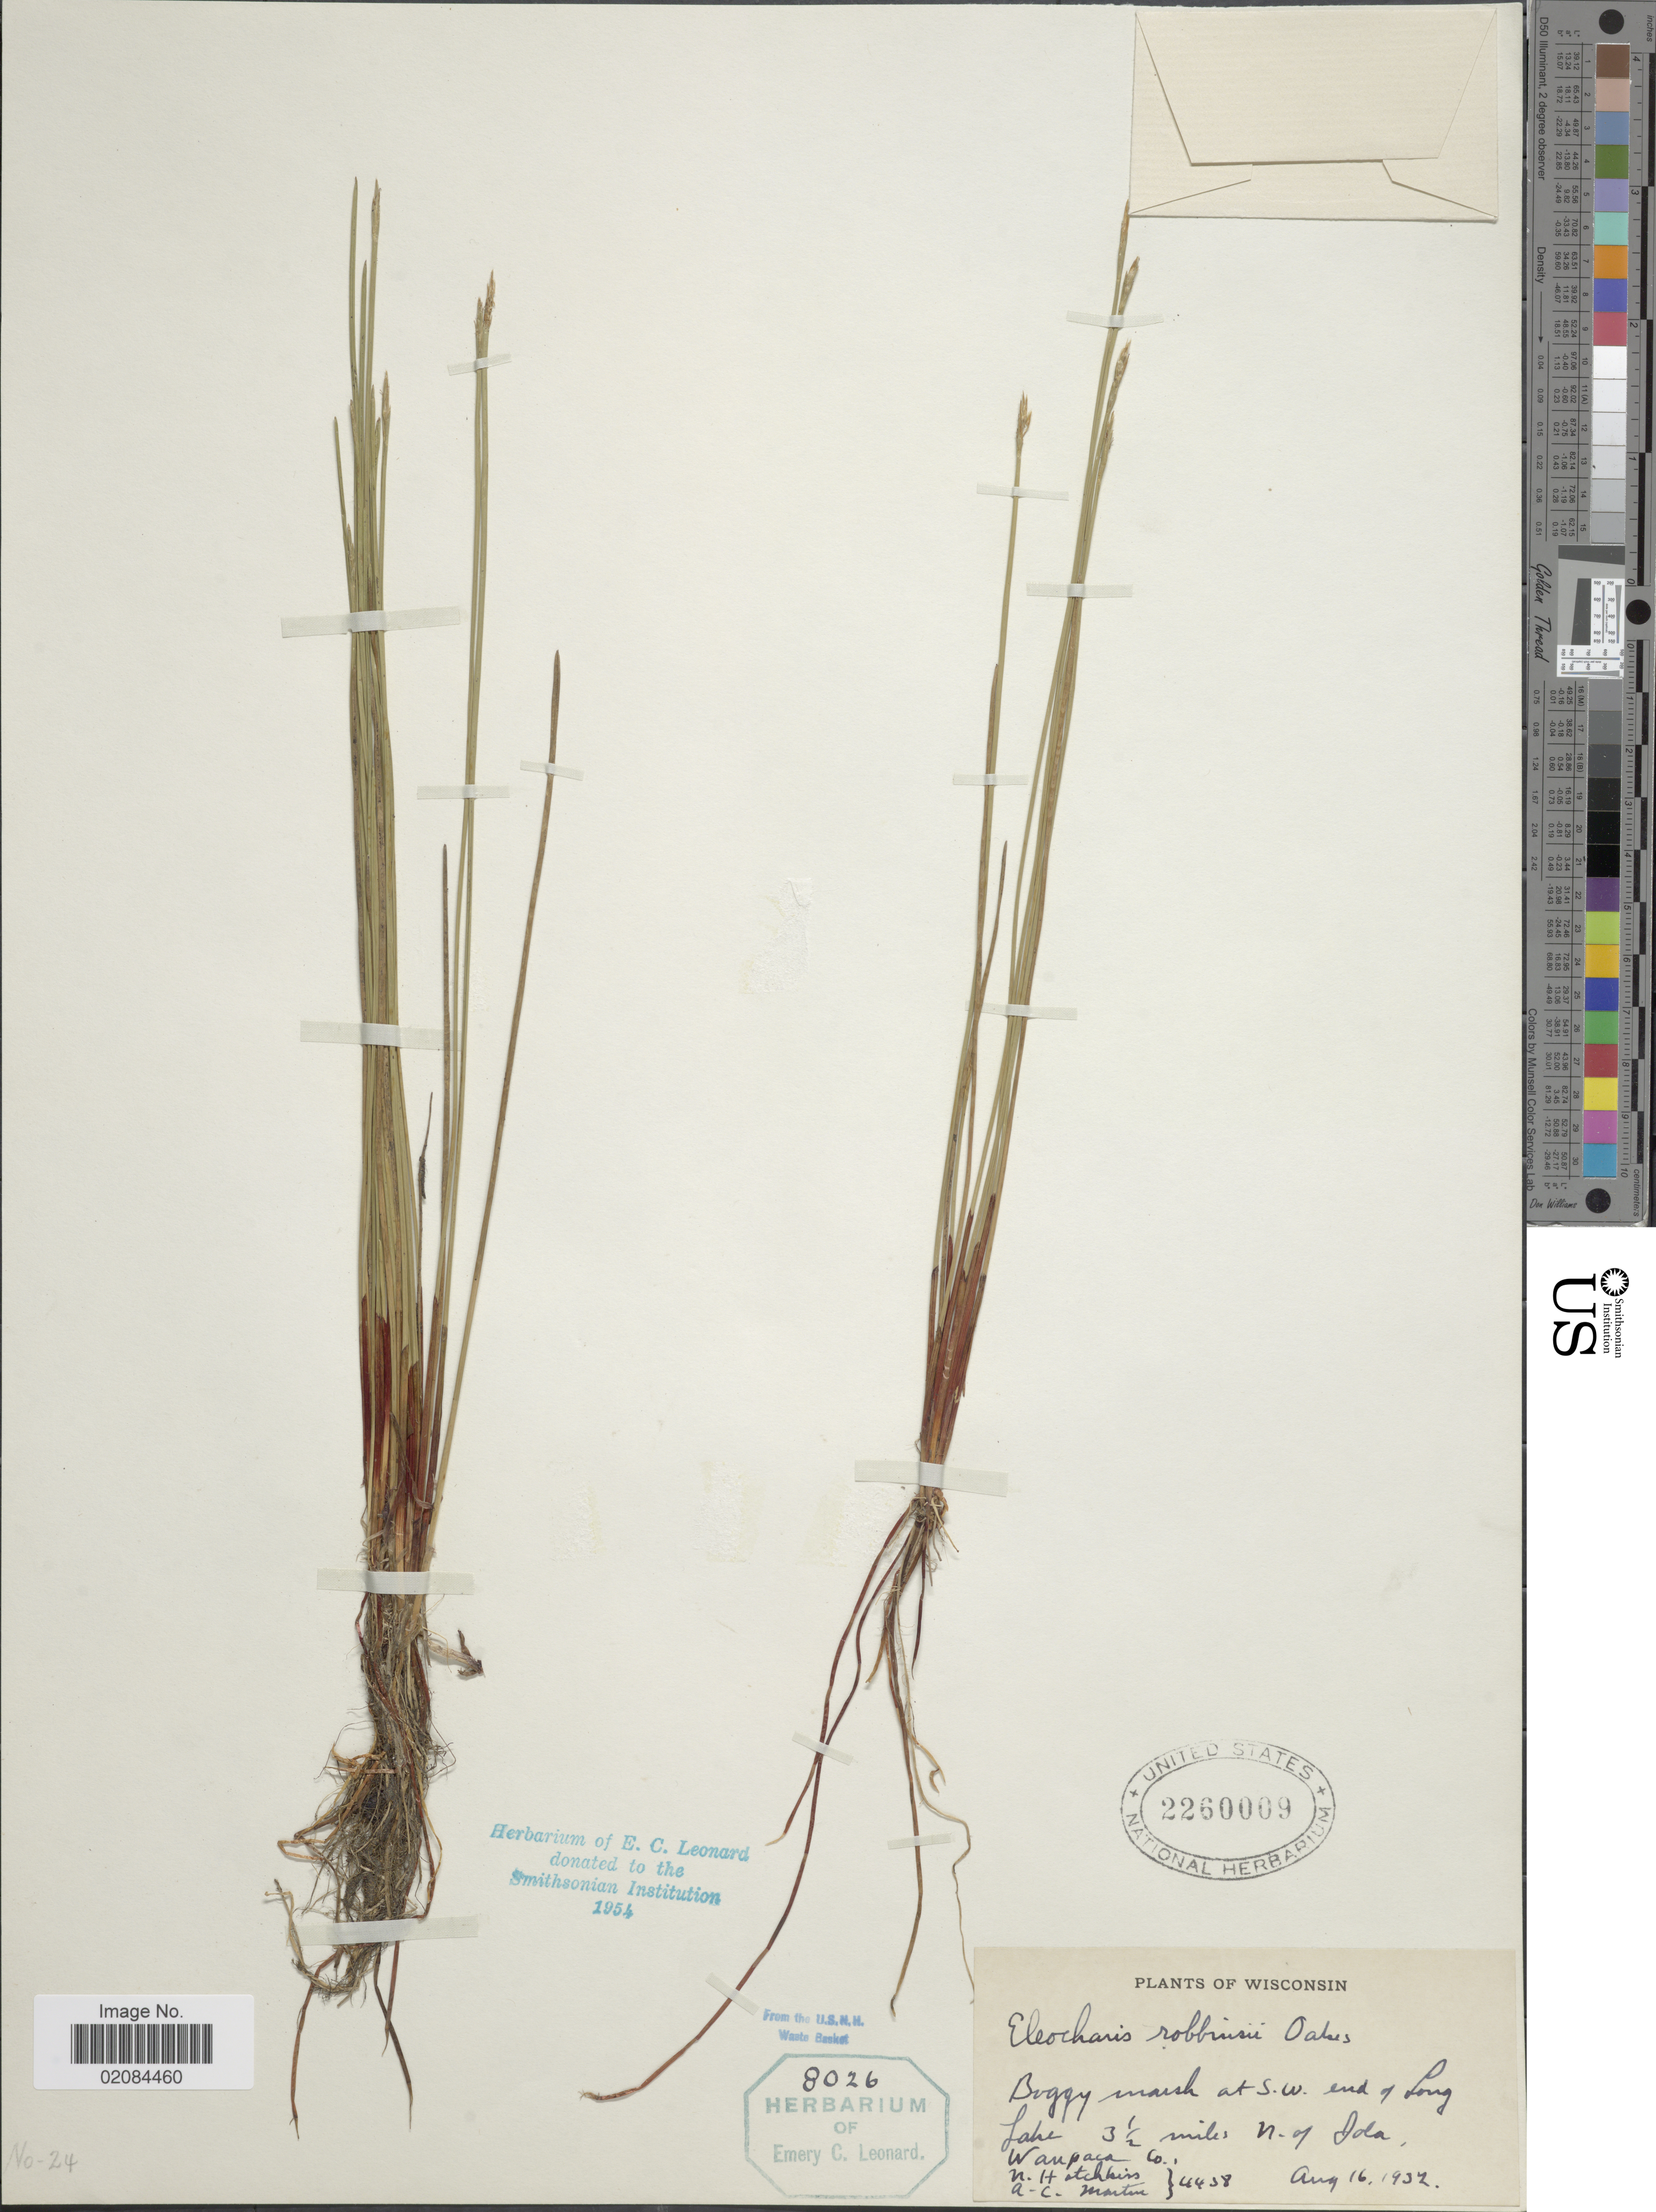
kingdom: Plantae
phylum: Tracheophyta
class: Liliopsida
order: Poales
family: Cyperaceae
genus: Eleocharis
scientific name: Eleocharis robbinsii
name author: Oakes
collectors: N. Hotchkiss & A. C. Martin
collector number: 4458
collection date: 1932-08-16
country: United States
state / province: Wisconsin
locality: At S. W. end of Long Lake 3 1/2 miles N. of Ida Wanpaca Co.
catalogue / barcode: US 2260009